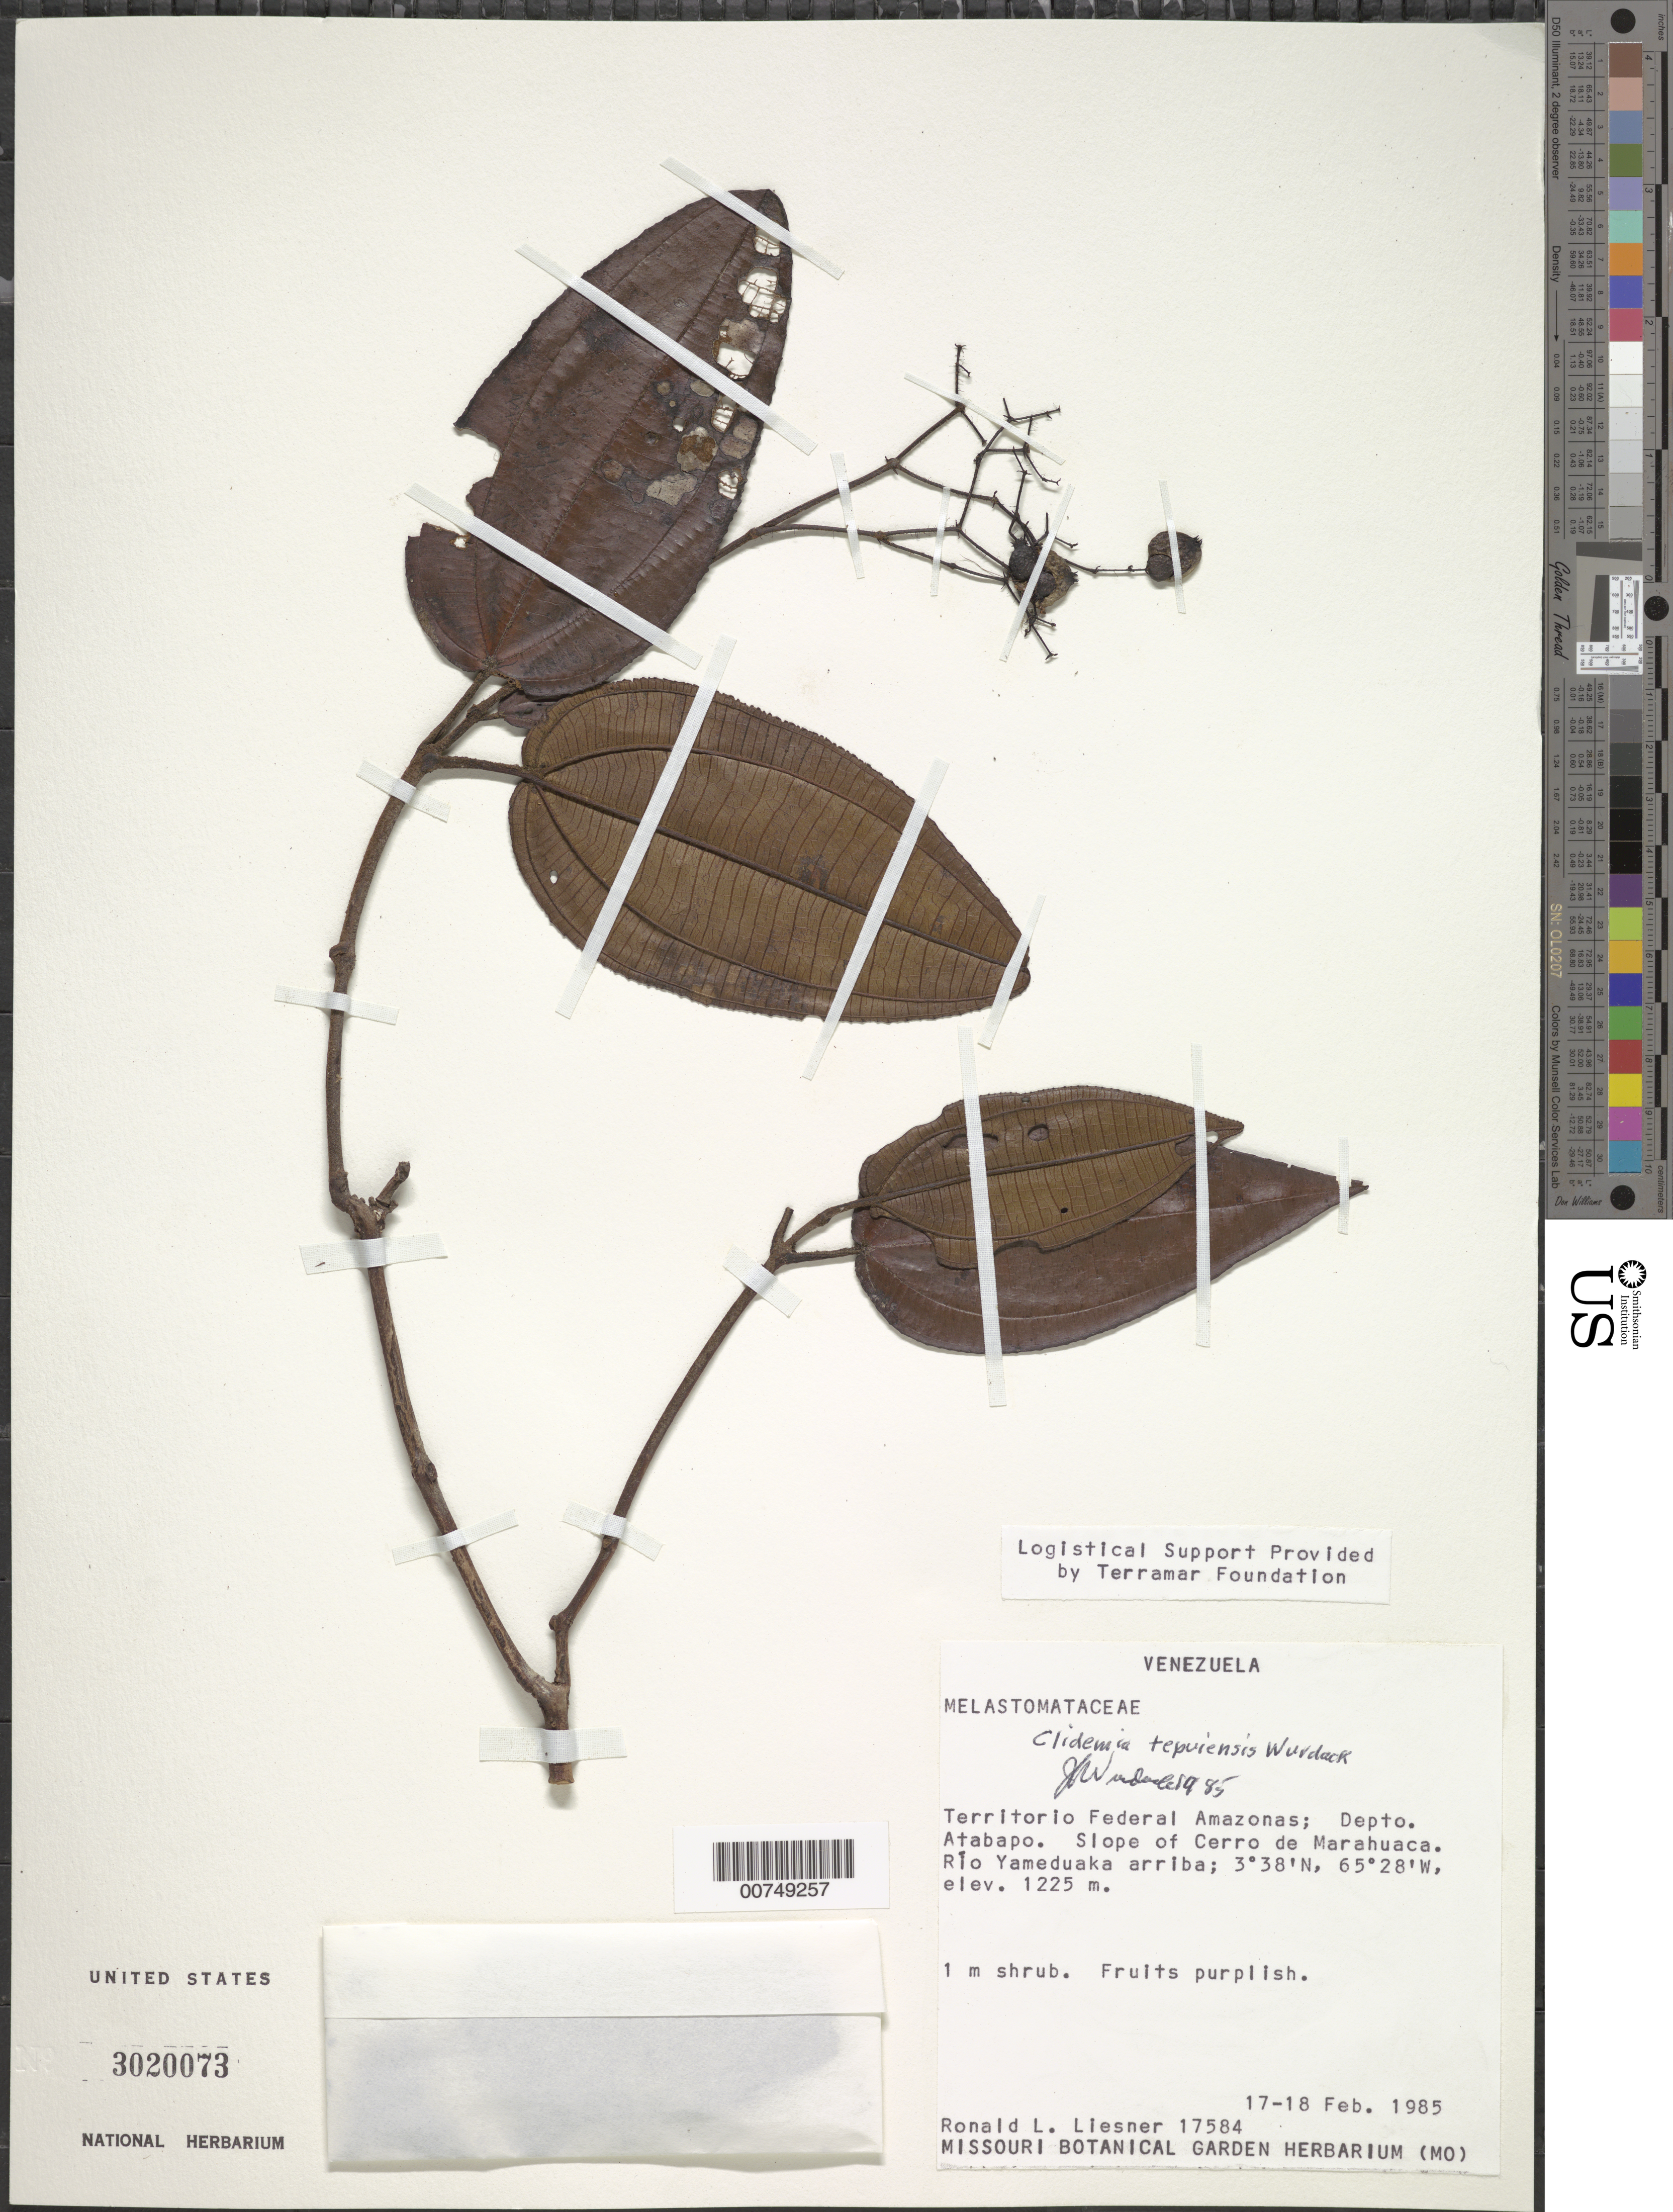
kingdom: Plantae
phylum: Tracheophyta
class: Magnoliopsida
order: Myrtales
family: Melastomataceae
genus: Clidemia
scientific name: Clidemia tepuiensis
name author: Wurdack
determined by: Wurdack, John J., (US), US (UNITED STATES)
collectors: R. L. Liesner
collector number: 17584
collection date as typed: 17-Feb-85 to 18-Feb-85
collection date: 1985-02-17/1985-02-18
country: Venezuela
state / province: Amazonas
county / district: Atabapo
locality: Cerro de Marahuaca slope, Río Yameduaka arriba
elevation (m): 1225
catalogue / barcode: US 3020073